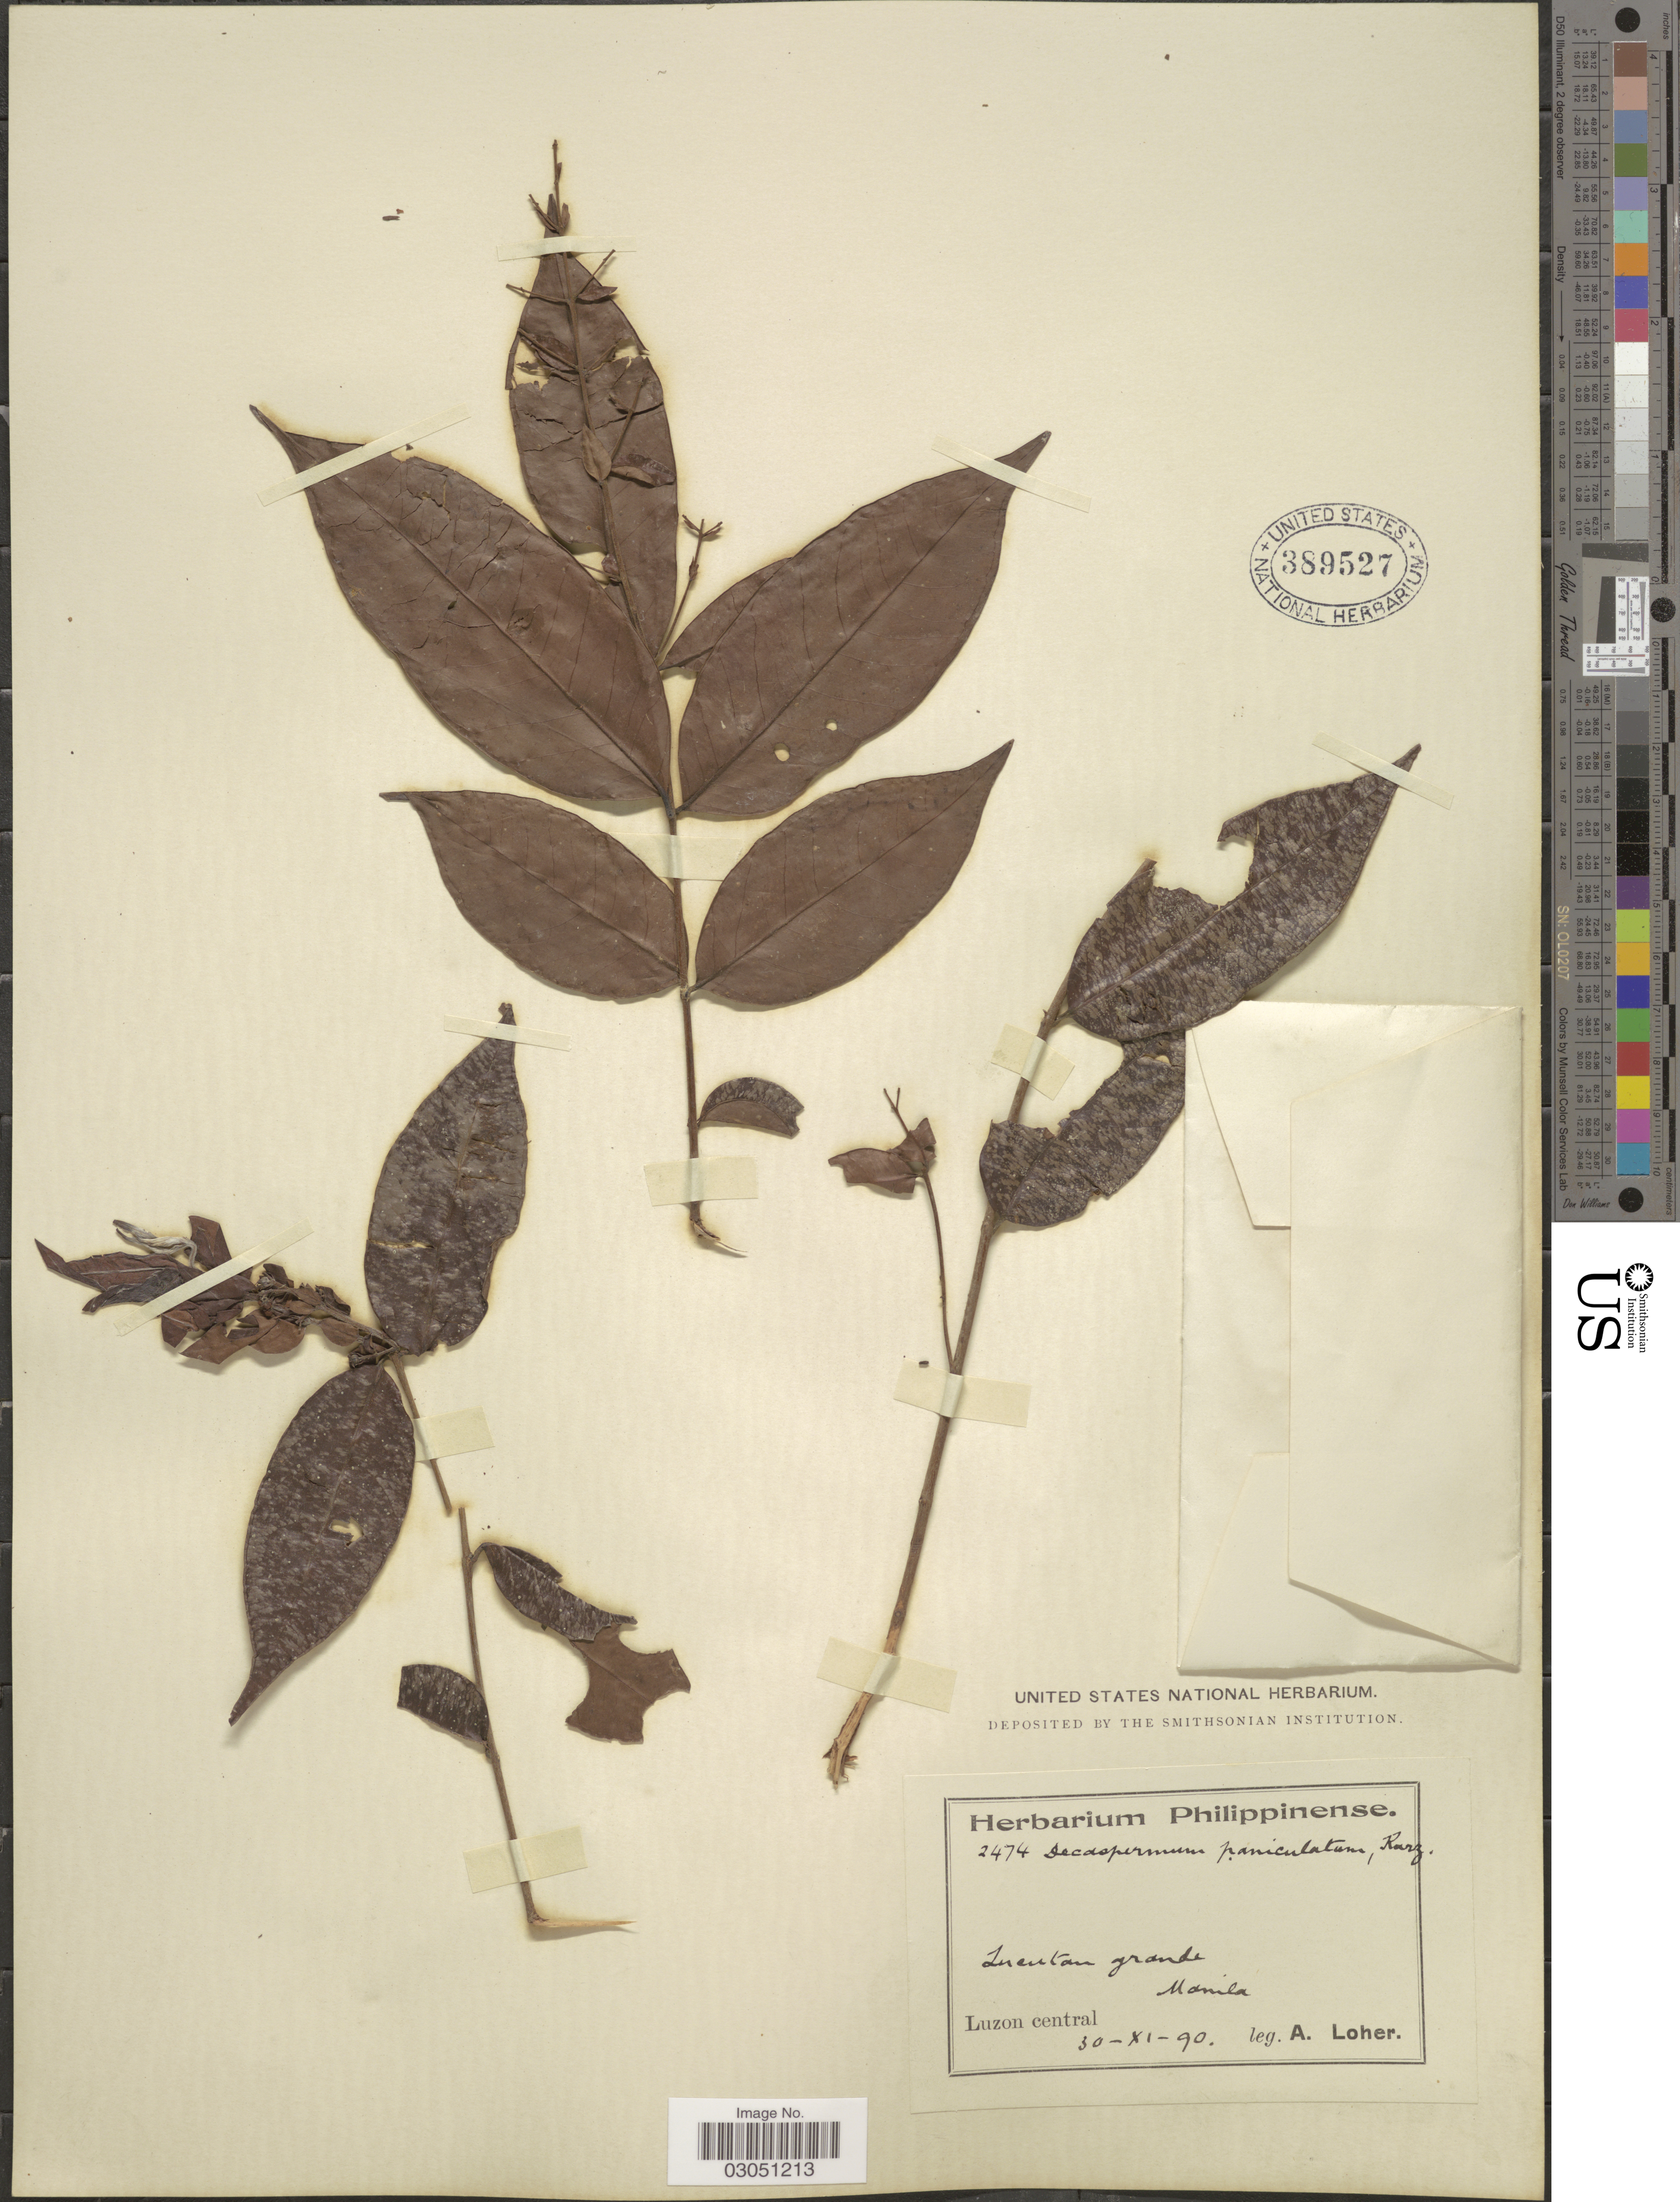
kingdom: Plantae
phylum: Tracheophyta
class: Magnoliopsida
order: Myrtales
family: Myrtaceae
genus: Decaspermum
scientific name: Decaspermum fruticosum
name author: J.R. Forst. & G. Forst.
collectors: A. Loher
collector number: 2474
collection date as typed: Transcribed d/m/y: 30/11/90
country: Philippines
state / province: Central Luzon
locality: Lucutan grande. Manila. Luzon central.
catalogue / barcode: US 389527